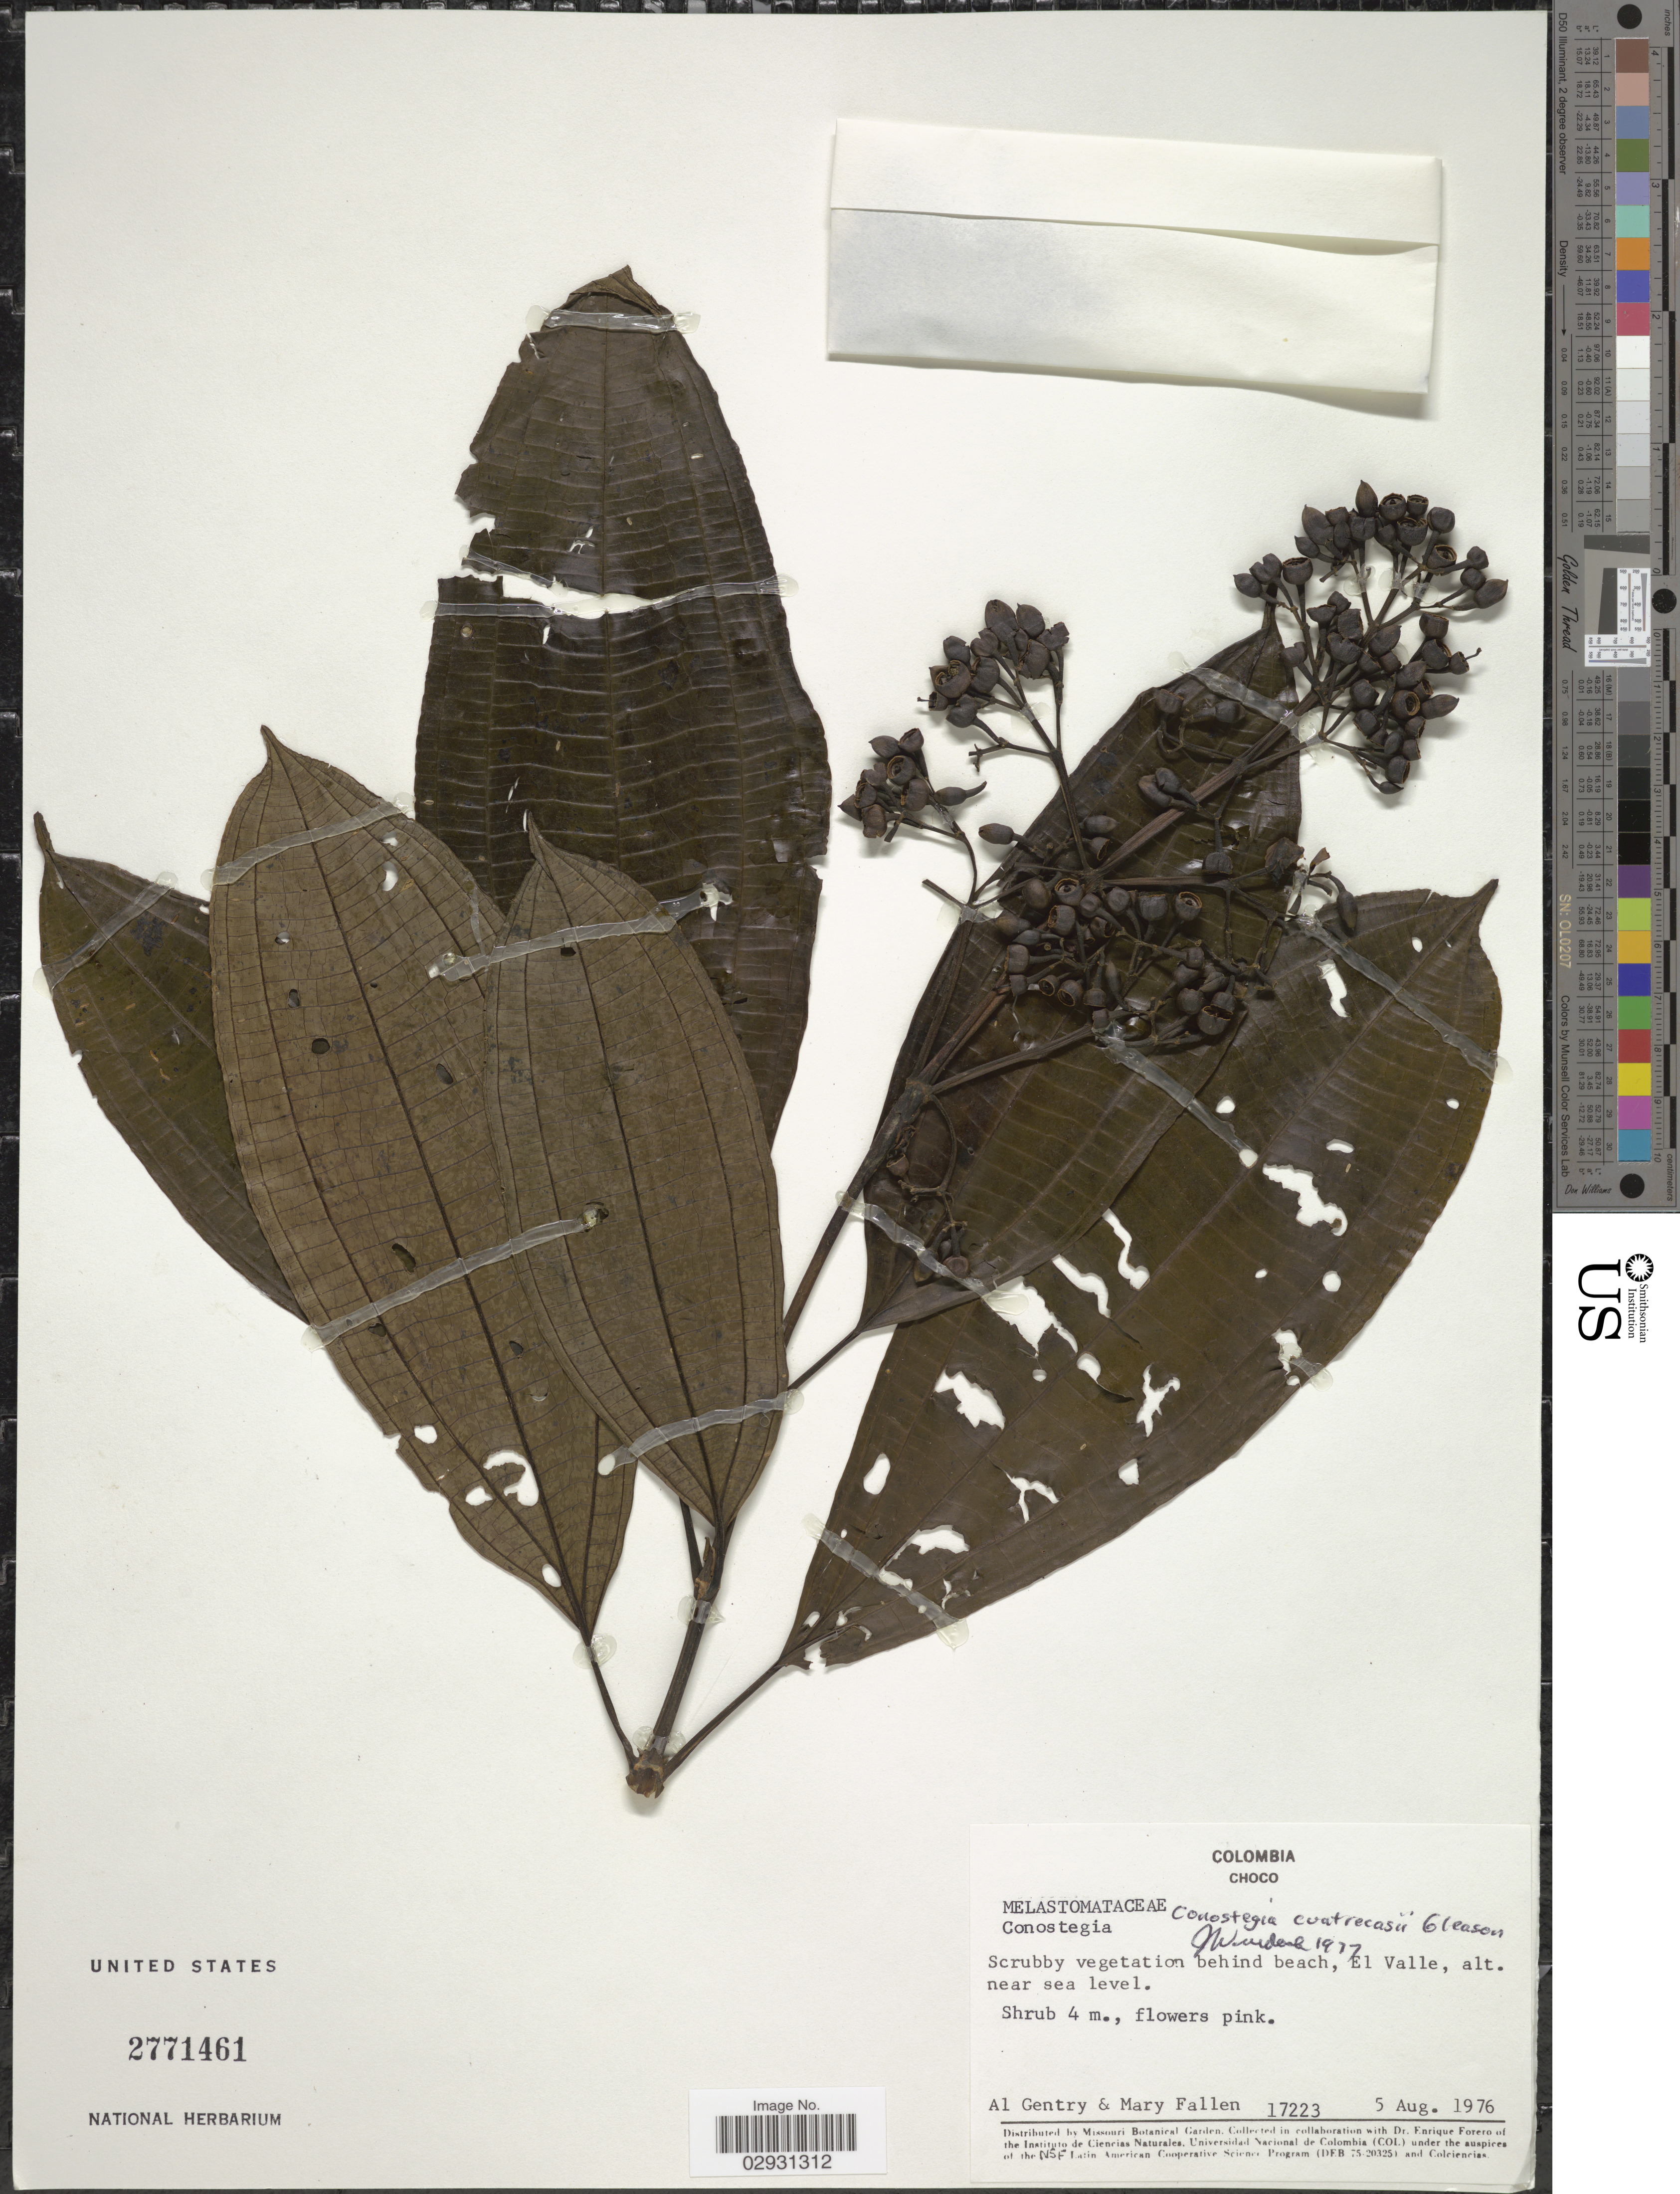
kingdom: Plantae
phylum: Tracheophyta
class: Magnoliopsida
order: Myrtales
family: Melastomataceae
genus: Conostegia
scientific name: Conostegia cuatrecasasii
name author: Gleason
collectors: A. H. Gentry & M. Fallen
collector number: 17223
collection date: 1976-08-05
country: Colombia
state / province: Valle del Cauca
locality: Scubby vegetation behind beach, El Valle.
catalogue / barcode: US 2771461